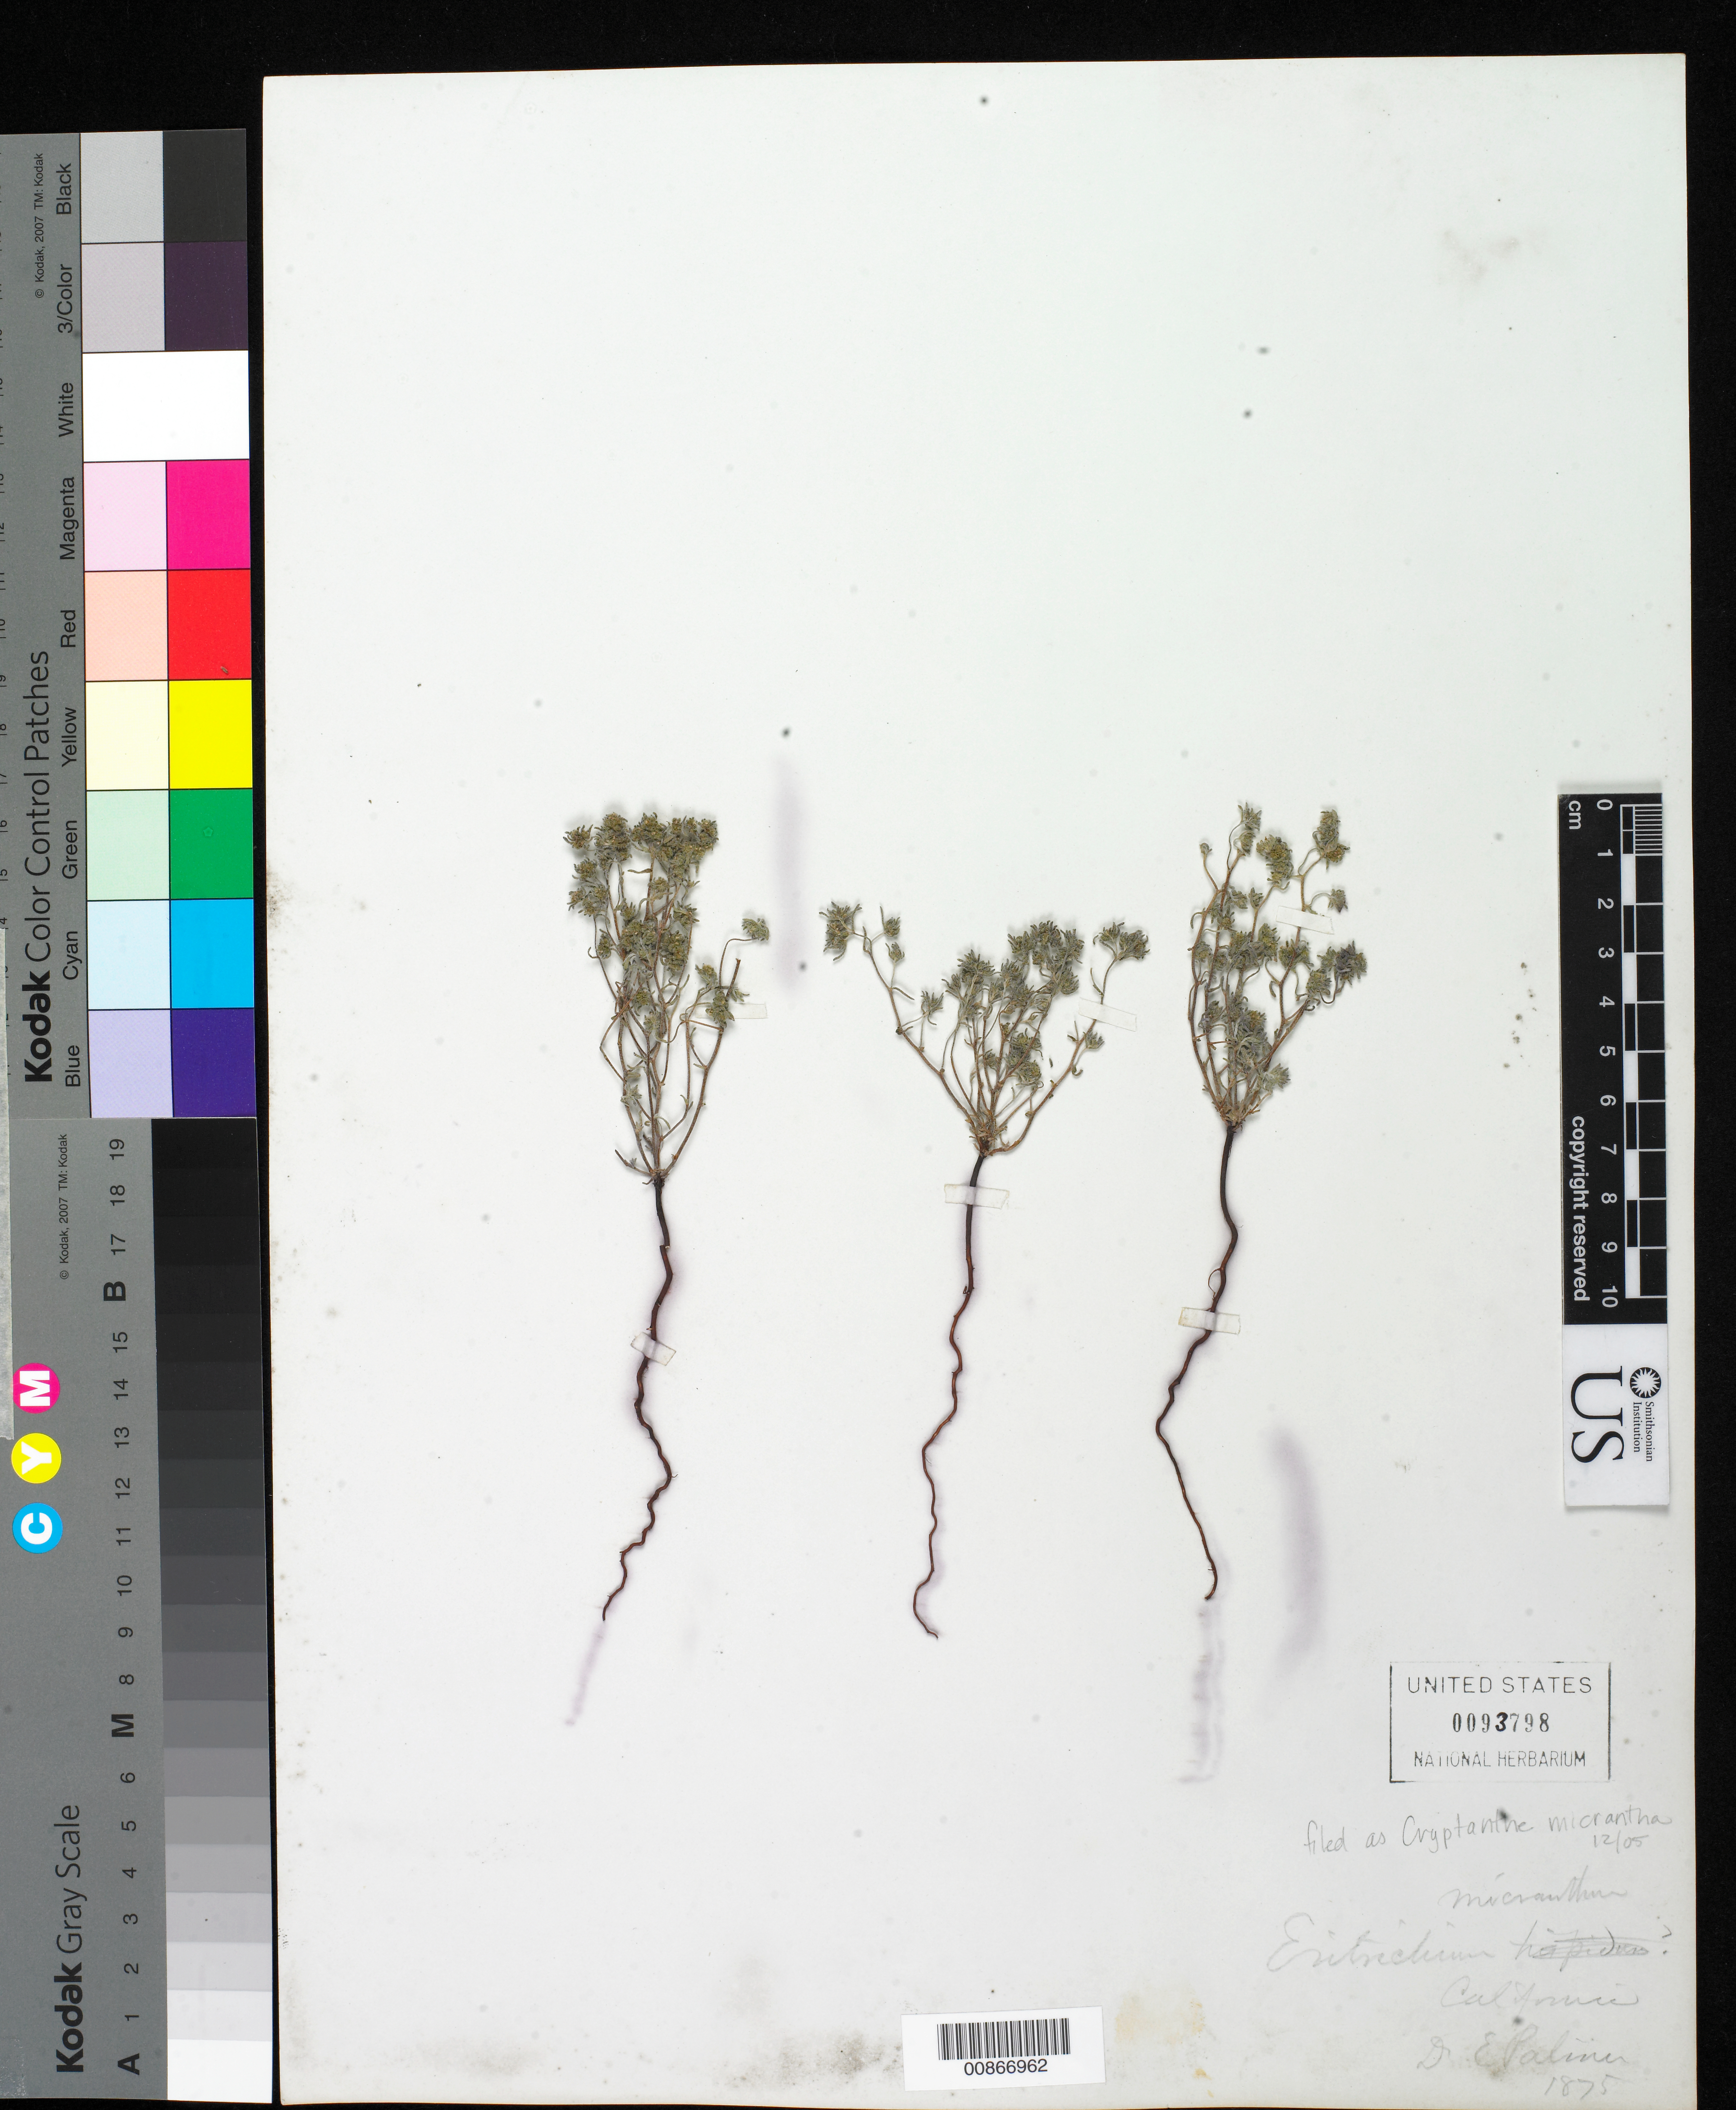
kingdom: Plantae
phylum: Tracheophyta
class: Magnoliopsida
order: Boraginales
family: Boraginaceae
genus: Cryptantha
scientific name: Cryptantha micrantha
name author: (Torr.) I.M. Johnst.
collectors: E. Palmer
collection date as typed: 1875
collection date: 1875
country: United States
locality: USA.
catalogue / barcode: US 93798